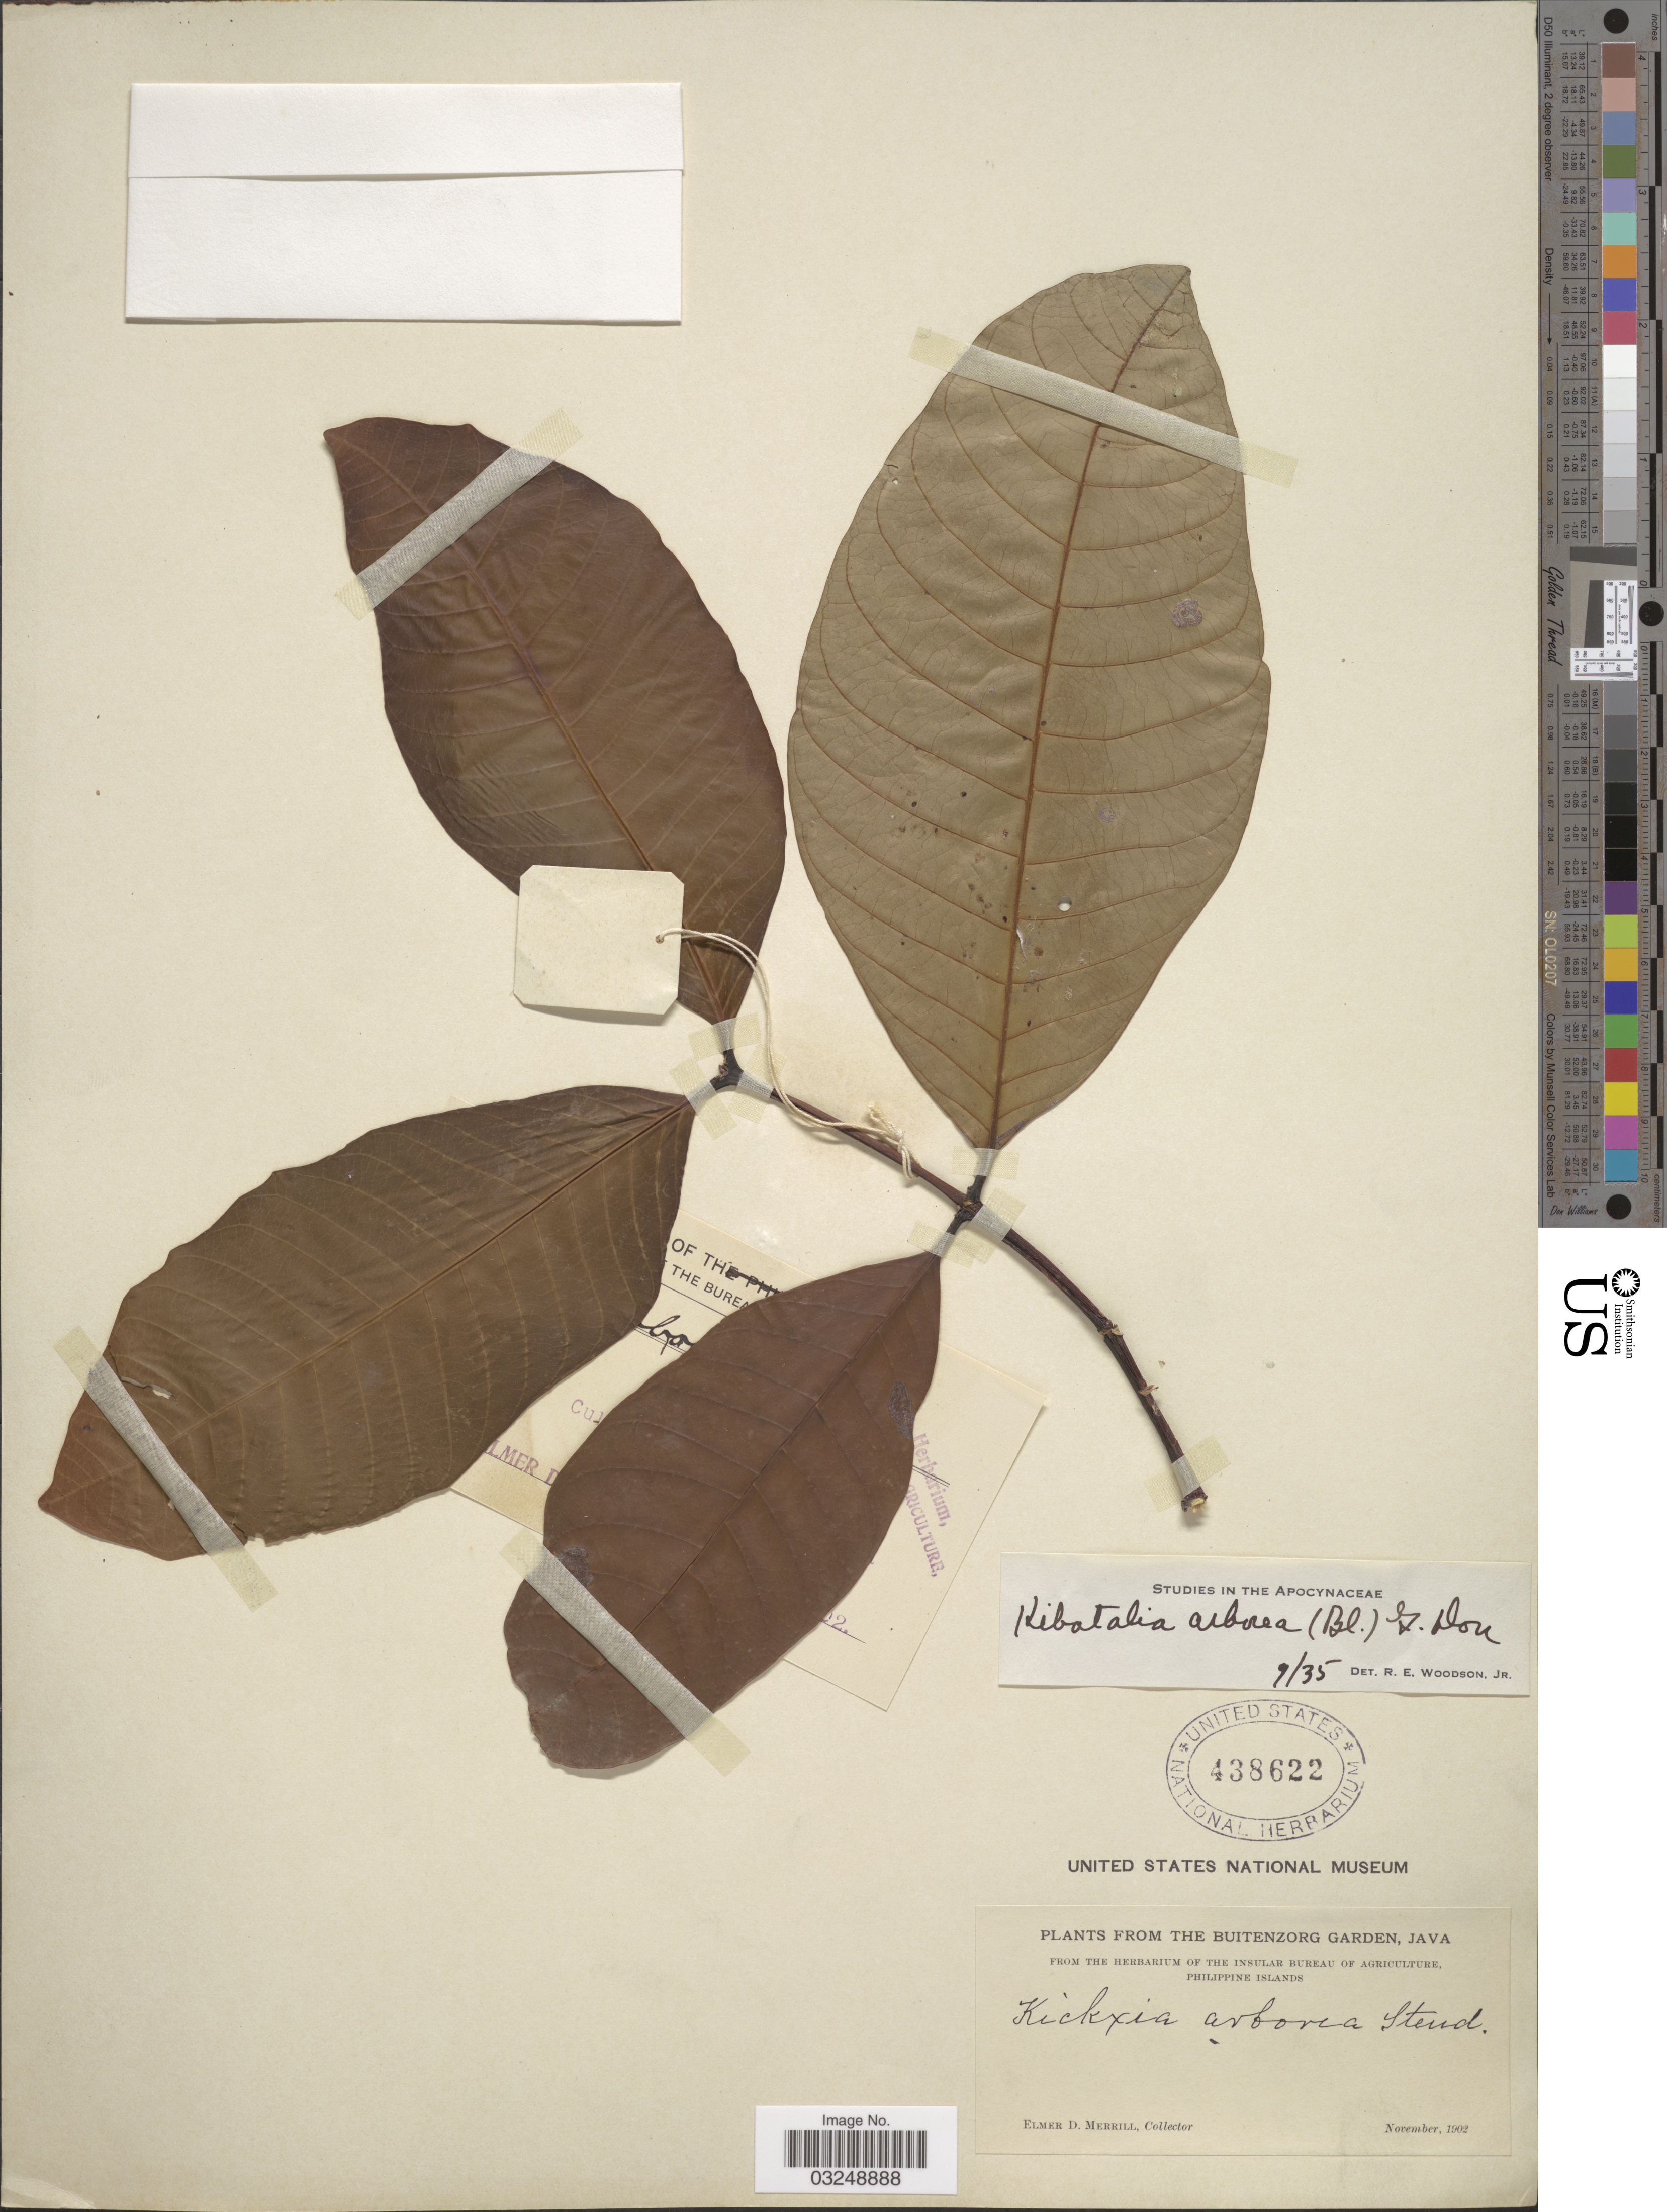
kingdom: Plantae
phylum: Tracheophyta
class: Magnoliopsida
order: Gentianales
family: Apocynaceae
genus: Kibatalia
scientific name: Kibatalia arborea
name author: (Blume) G. Don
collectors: E. D. Merrill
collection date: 1902-11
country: Indonesia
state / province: Java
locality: The Buitenzorg Garden.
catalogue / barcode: US 438622